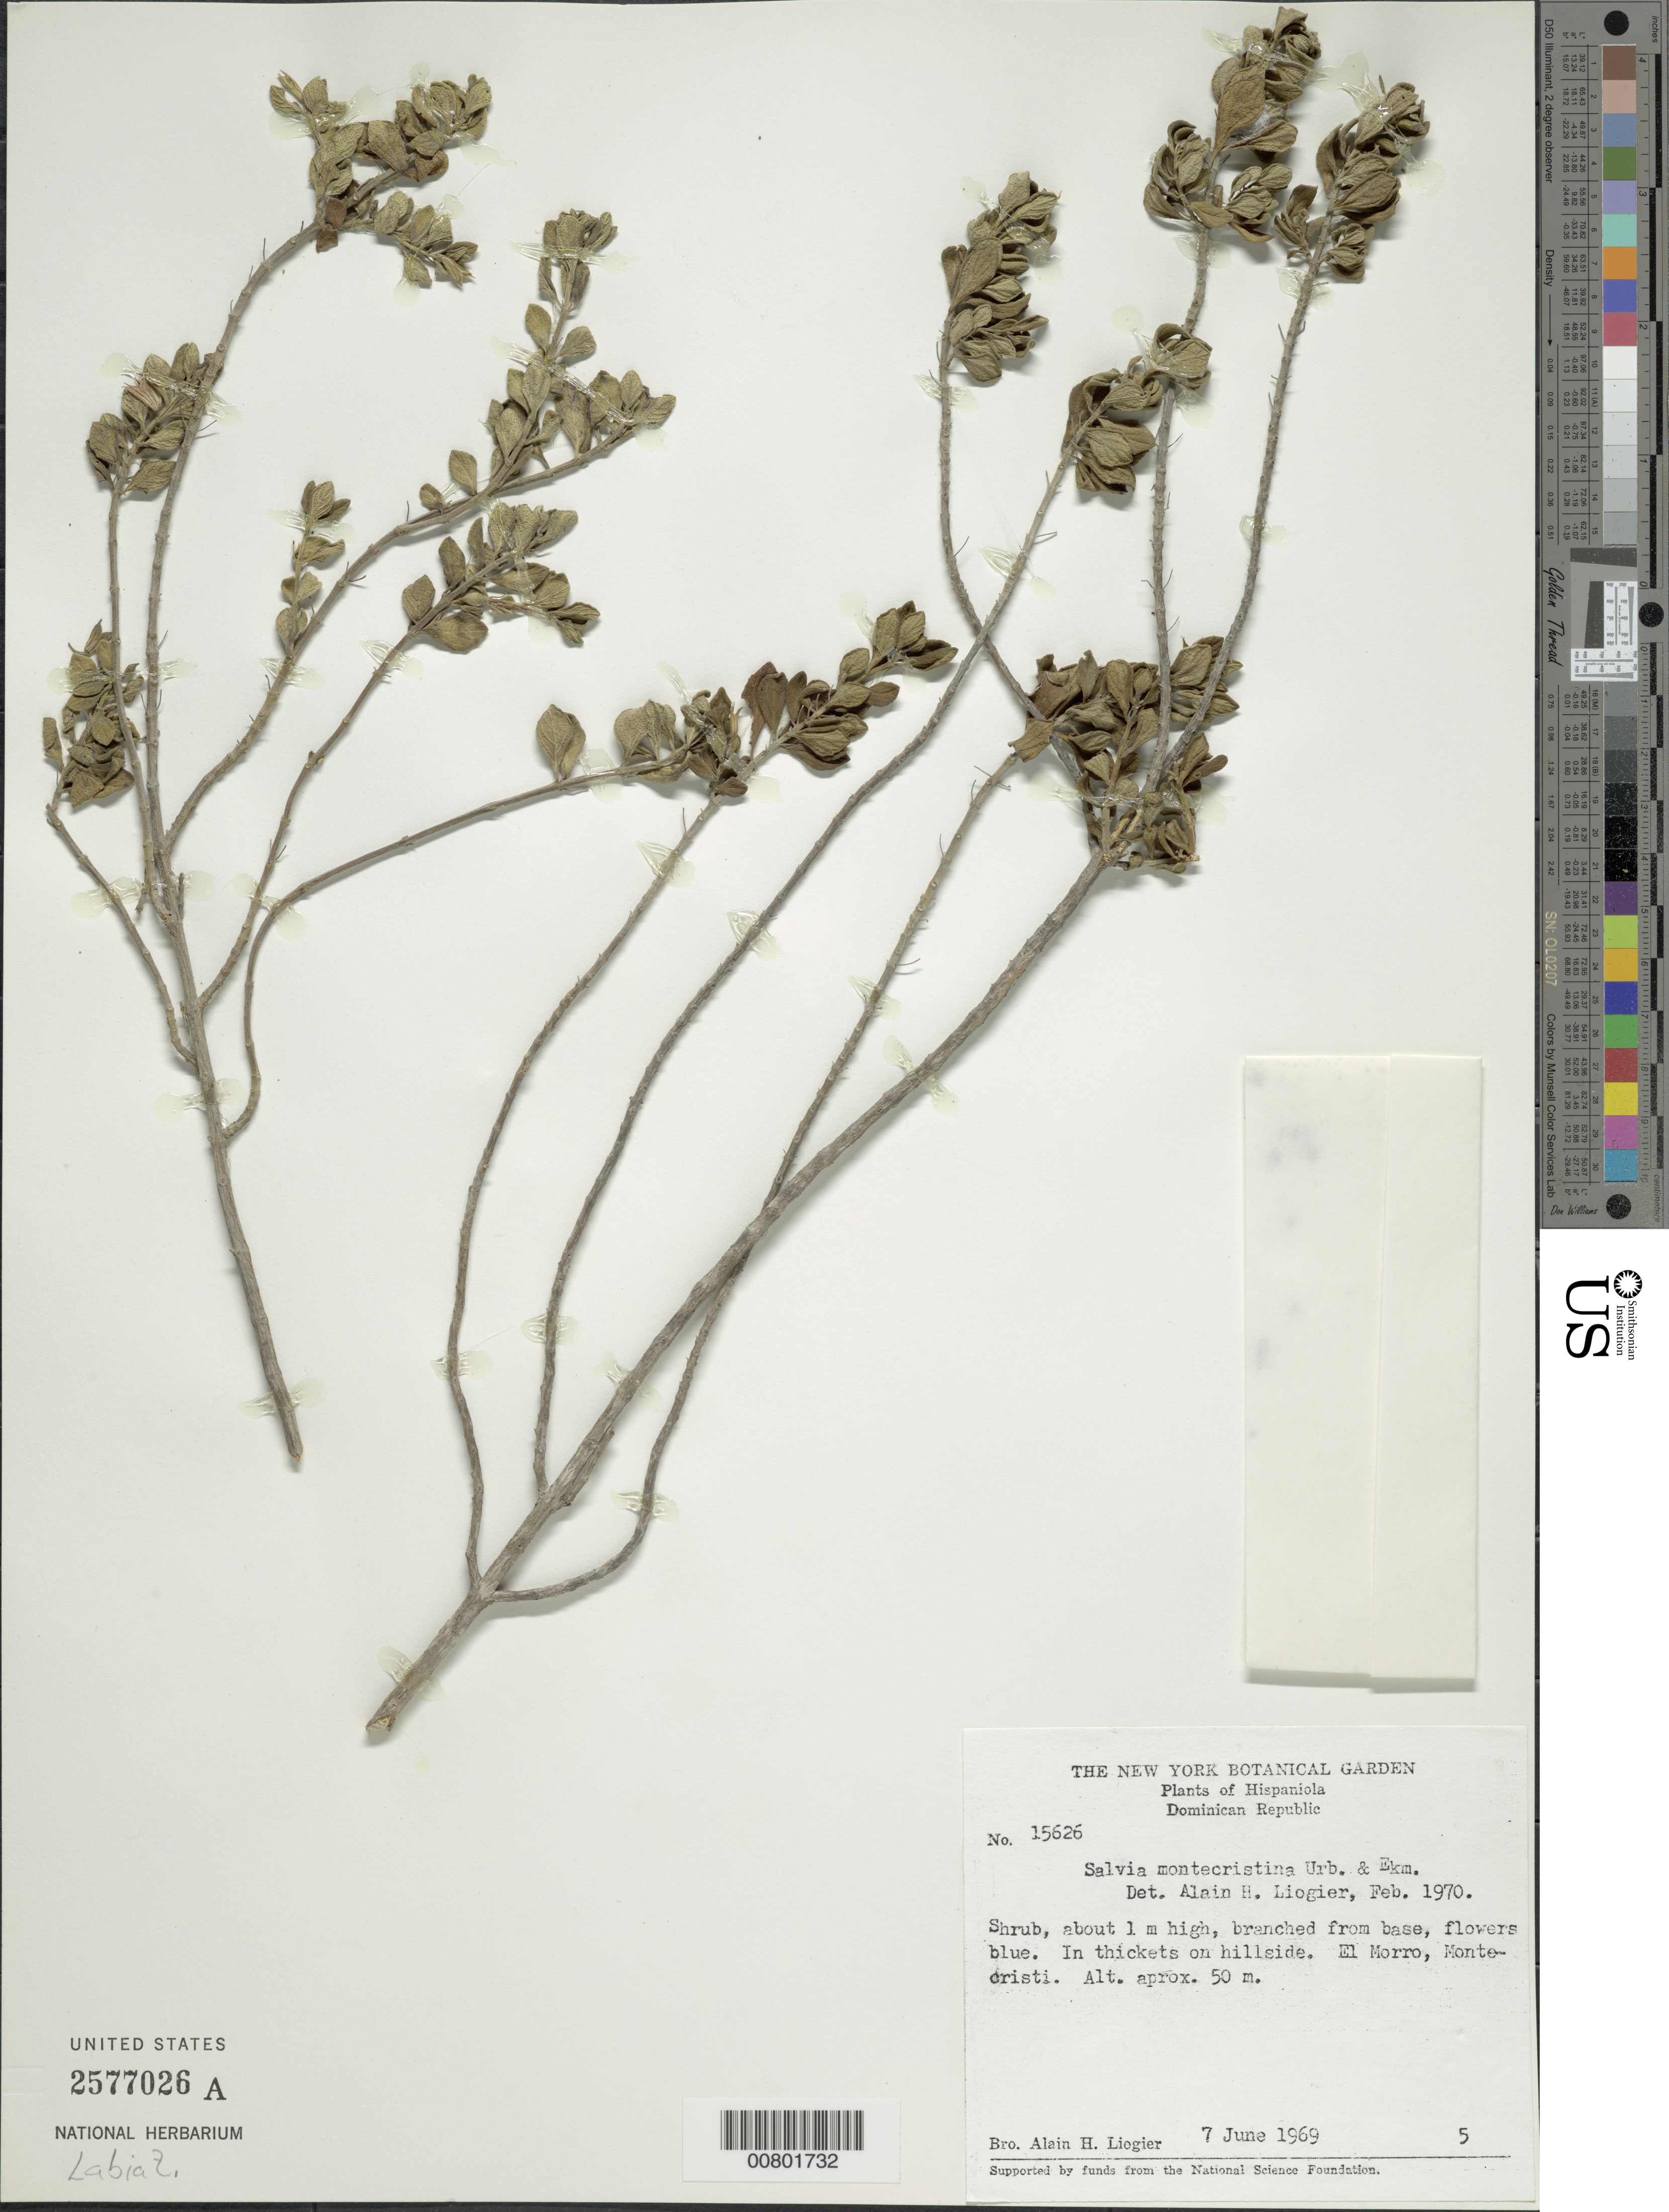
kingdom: Plantae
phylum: Tracheophyta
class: Magnoliopsida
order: Lamiales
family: Lamiaceae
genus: Salvia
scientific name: Salvia montecristina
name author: Urb. & Ekman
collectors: A. H. Liogier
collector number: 15626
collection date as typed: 07 Jun 1969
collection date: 1969-06-07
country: Dominican Republic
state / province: Monte Cristi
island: Hispaniola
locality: El Morro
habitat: In thickets on hillside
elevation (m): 50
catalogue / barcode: US 2577026